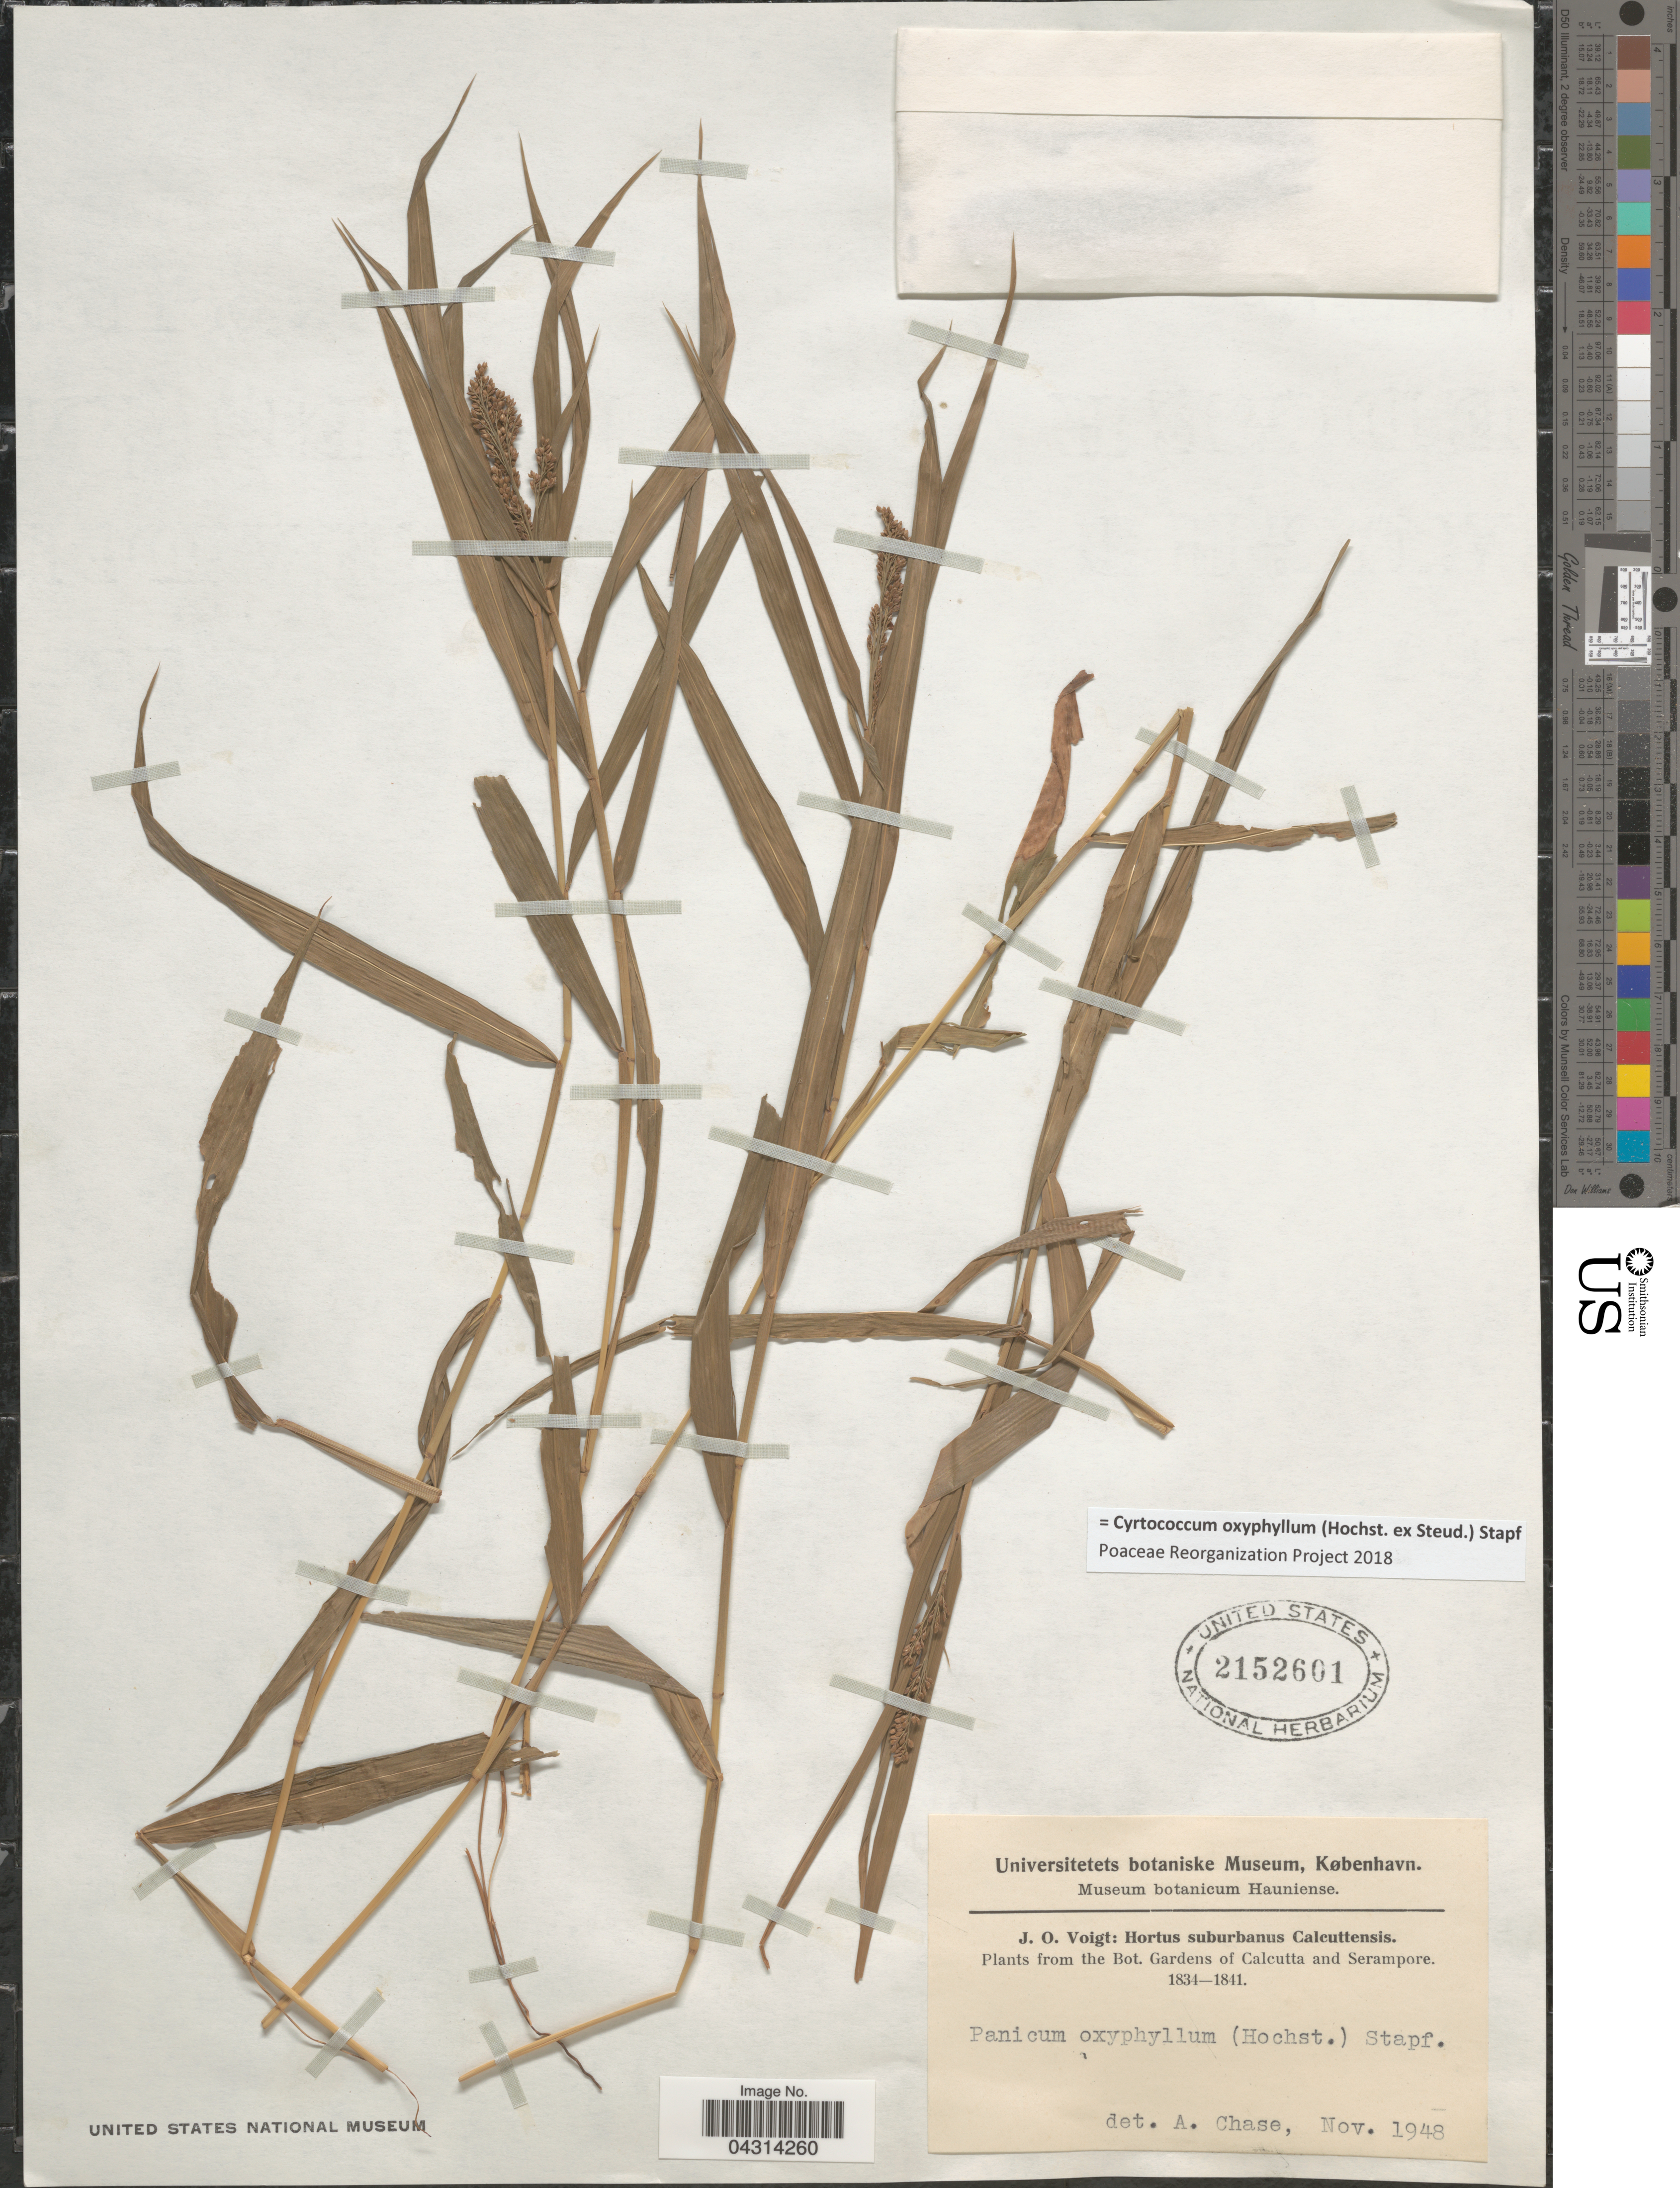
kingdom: Plantae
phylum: Tracheophyta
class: Liliopsida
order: Poales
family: Poaceae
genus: Cyrtococcum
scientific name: Cyrtococcum oxyphyllum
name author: (Steud.) Stapf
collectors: J. O. Voigt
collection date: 1834/1841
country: India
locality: The Bot. Gardens of Calcutta and Serampore.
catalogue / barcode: US 2152601